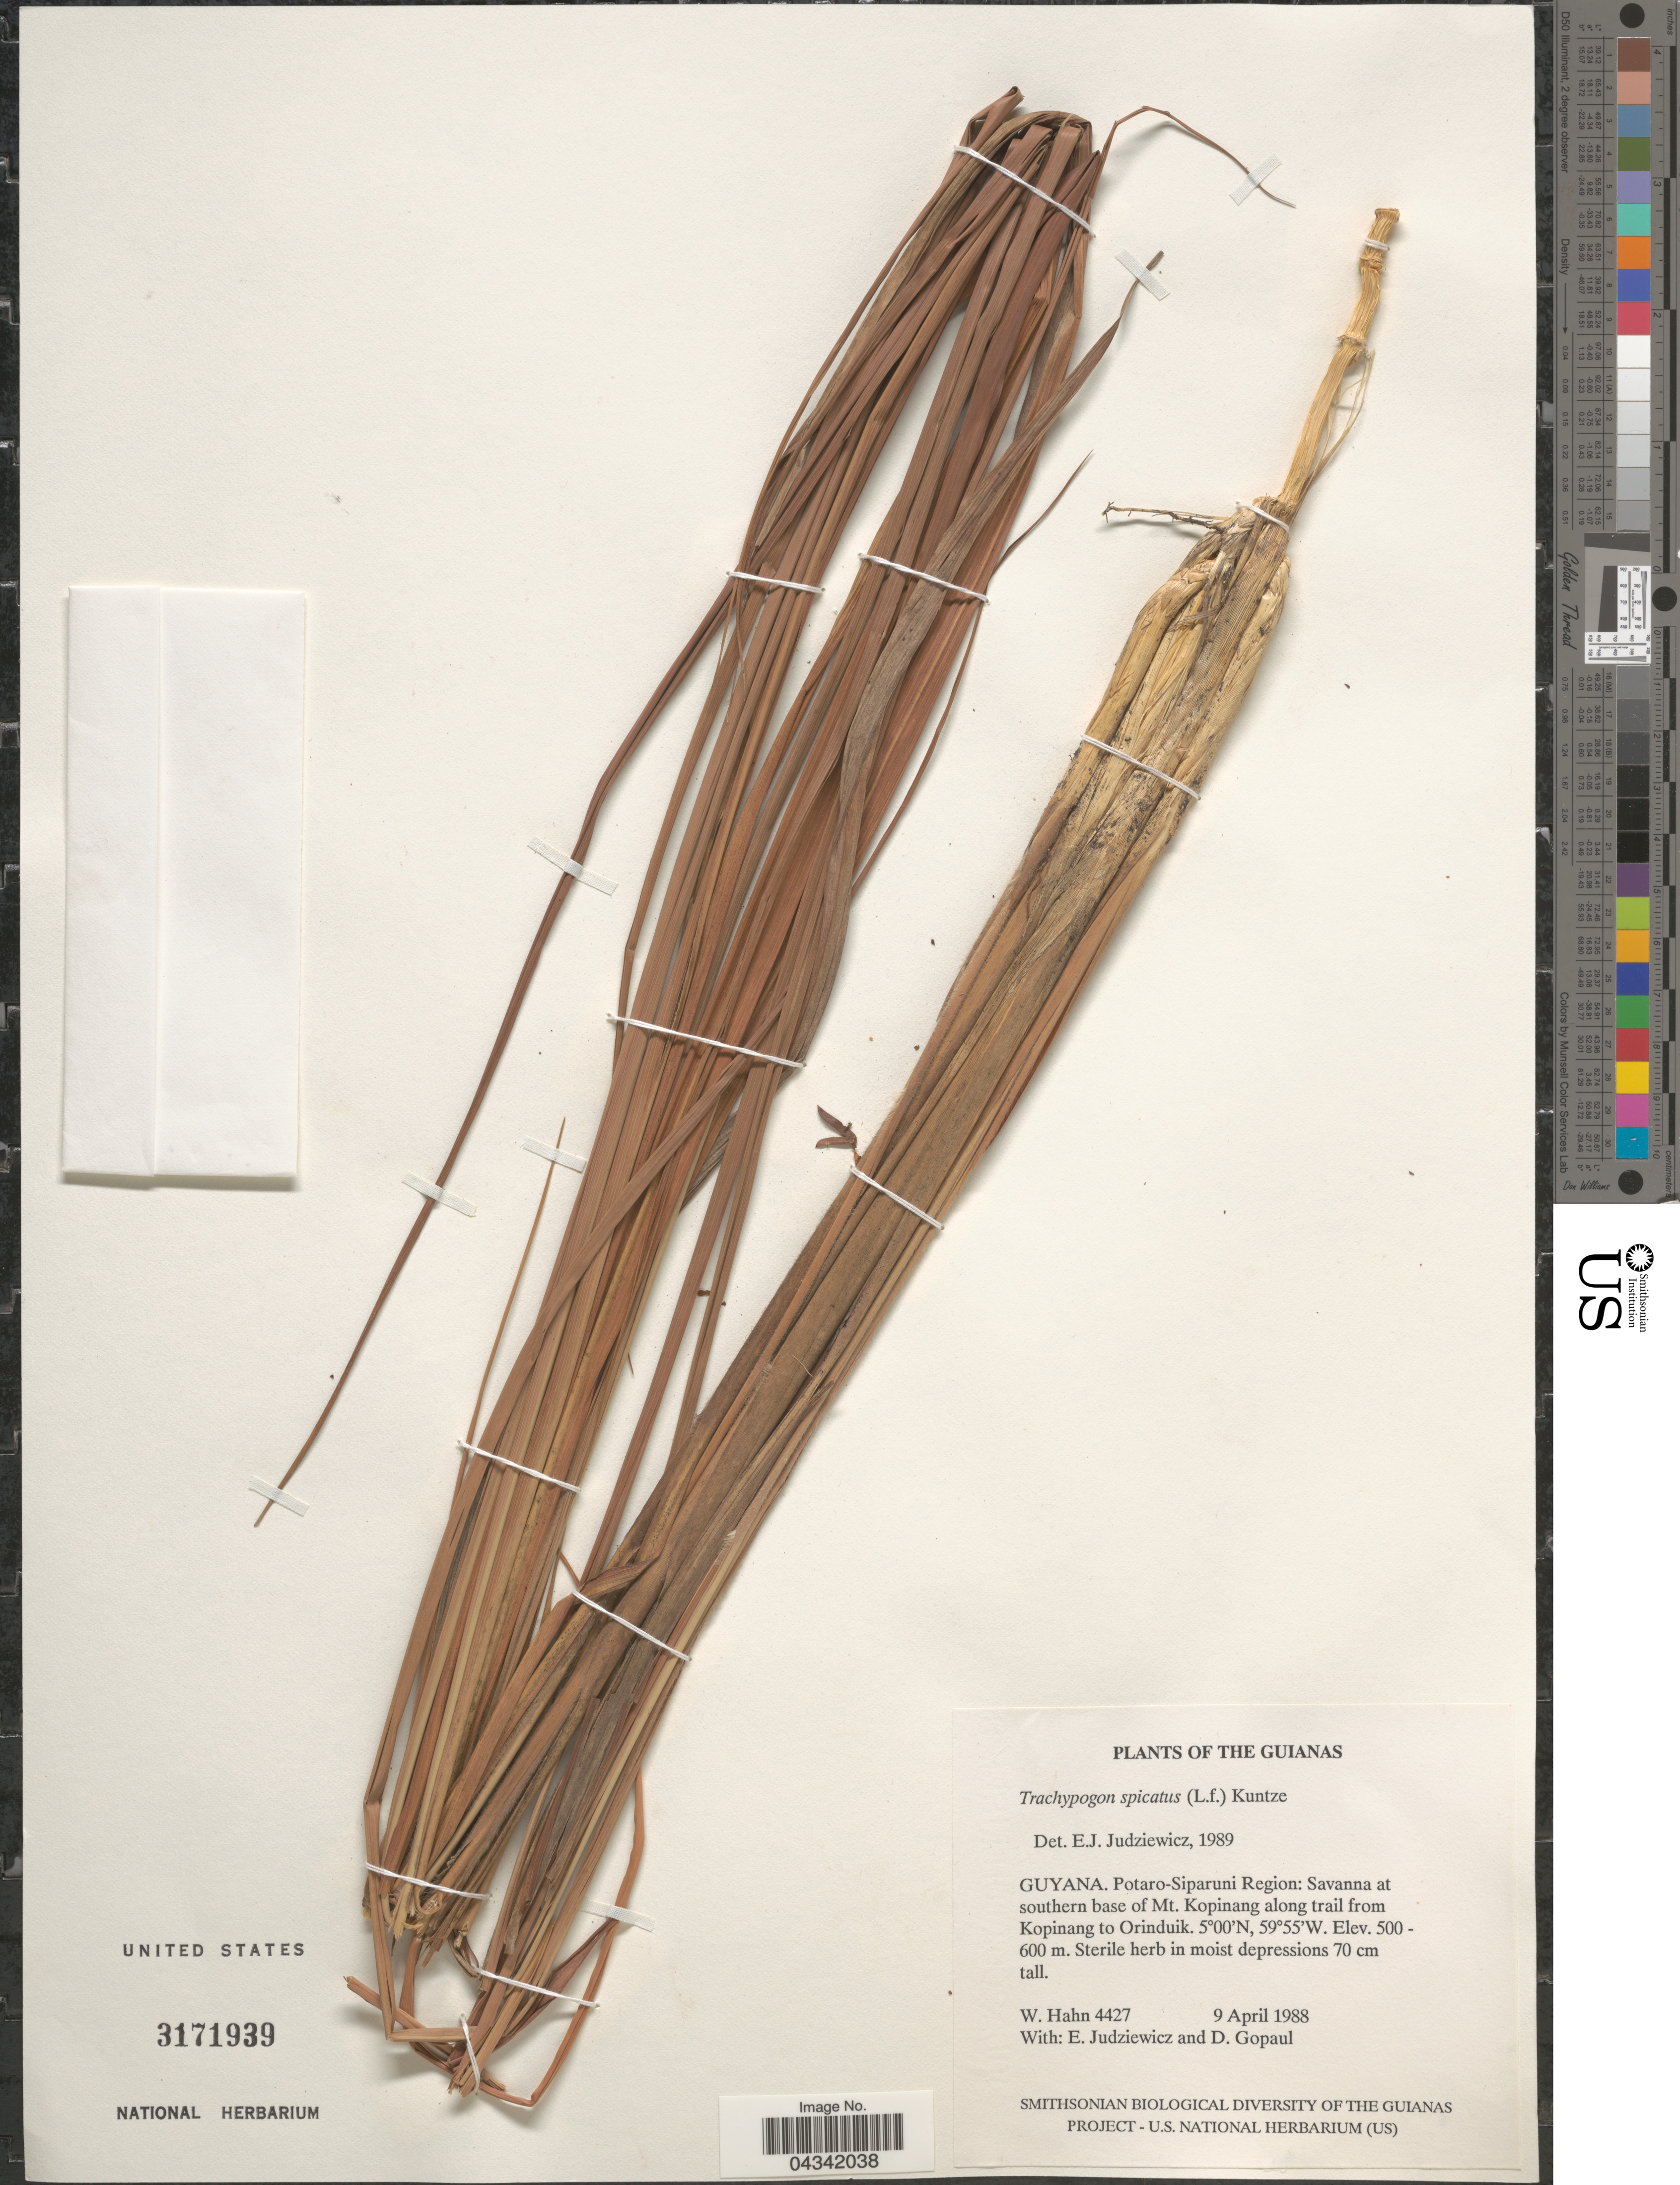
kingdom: Plantae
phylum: Tracheophyta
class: Liliopsida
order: Poales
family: Poaceae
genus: Trachypogon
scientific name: Trachypogon spicatus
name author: (L. f.) Kuntze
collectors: W. Hahn, E. Judziewicz & D. Gopaul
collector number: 4427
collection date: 1988-04-09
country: Guyana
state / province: Potaro-Siparuni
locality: Potaro-Siparuni Region: Savanna at southern base of Mt. Kopinang along trail from Kopinang to Orinduik.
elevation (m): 500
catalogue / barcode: US 3171939